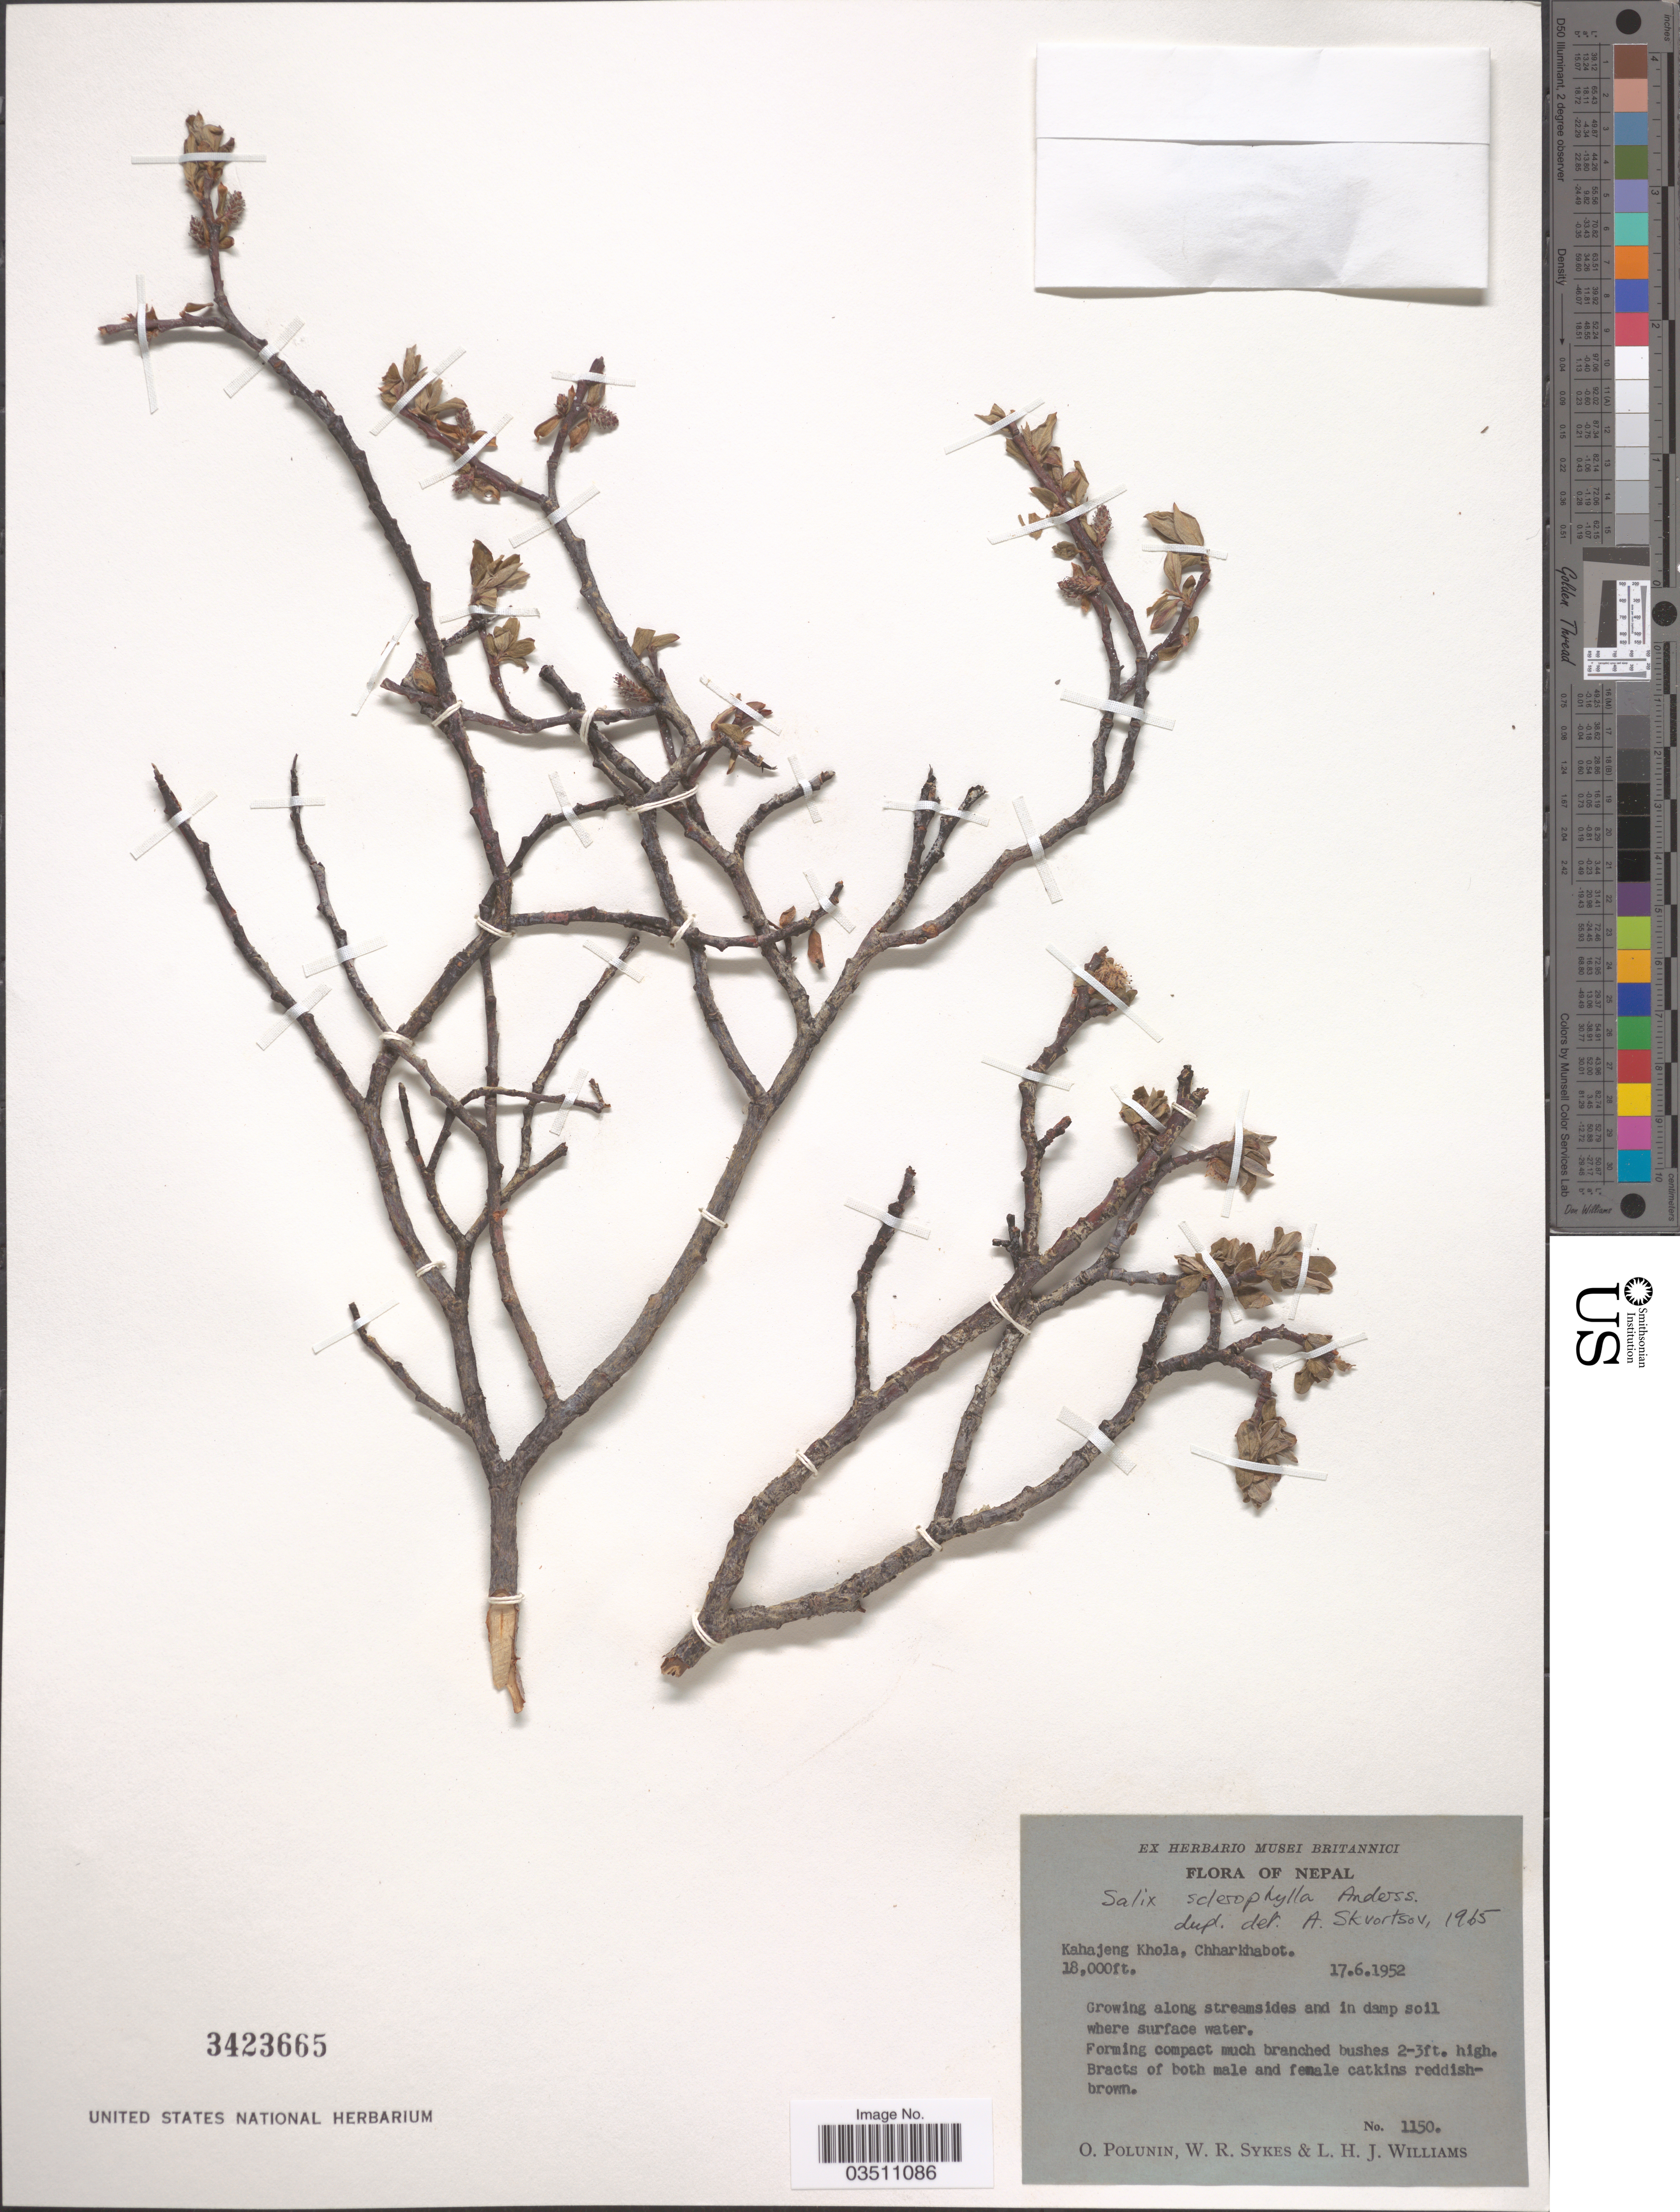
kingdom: Plantae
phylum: Tracheophyta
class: Magnoliopsida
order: Malpighiales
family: Salicaceae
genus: Salix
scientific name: Salix sclerophylla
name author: Andersson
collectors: O. V. Polunin, W. R. Sykes & L. H. J. Williams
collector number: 1150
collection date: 1952-06-17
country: Nepal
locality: Kahajeng Khola, Chharkhabot.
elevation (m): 5486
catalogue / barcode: US 3423665